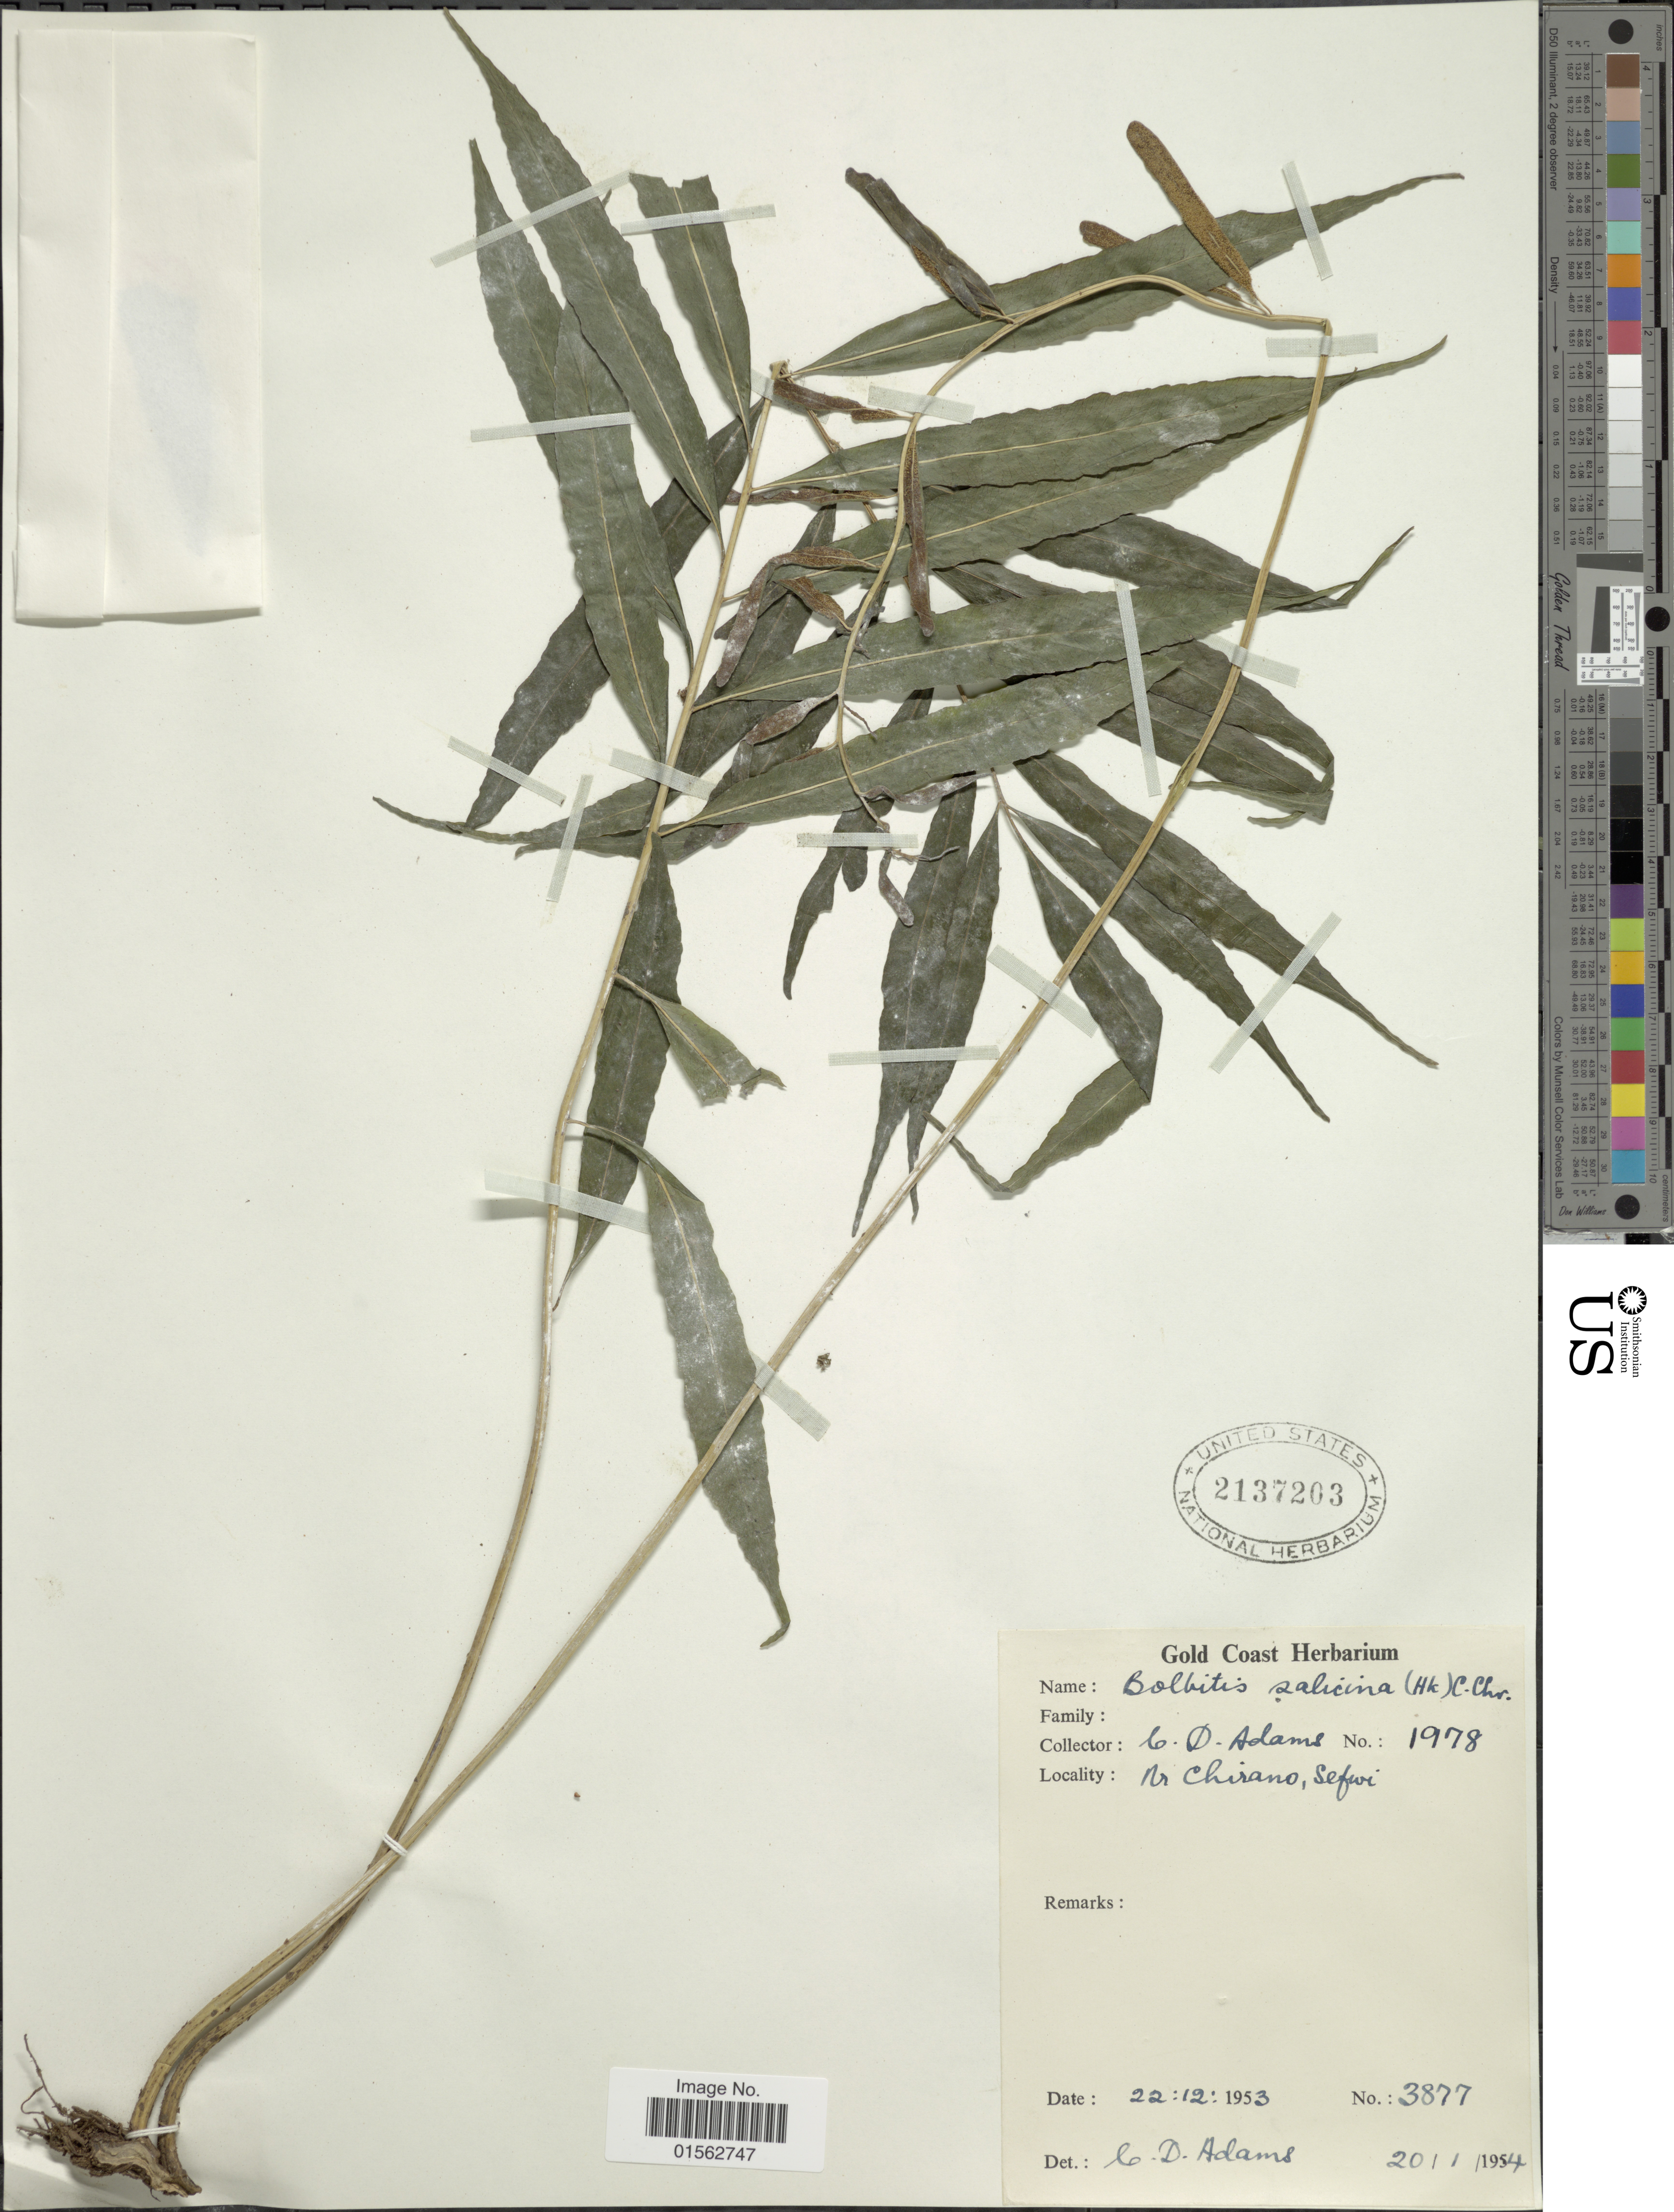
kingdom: Plantae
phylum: Tracheophyta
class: Polypodiopsida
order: Polypodiales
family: Dryopteridaceae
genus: Bolbitis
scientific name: Bolbitis salicina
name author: (Hook.) Ching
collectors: C. D. Adams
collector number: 3811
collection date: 1953-12-22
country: Ghana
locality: Nr. Chirano, Sefwi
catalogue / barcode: US 2137203